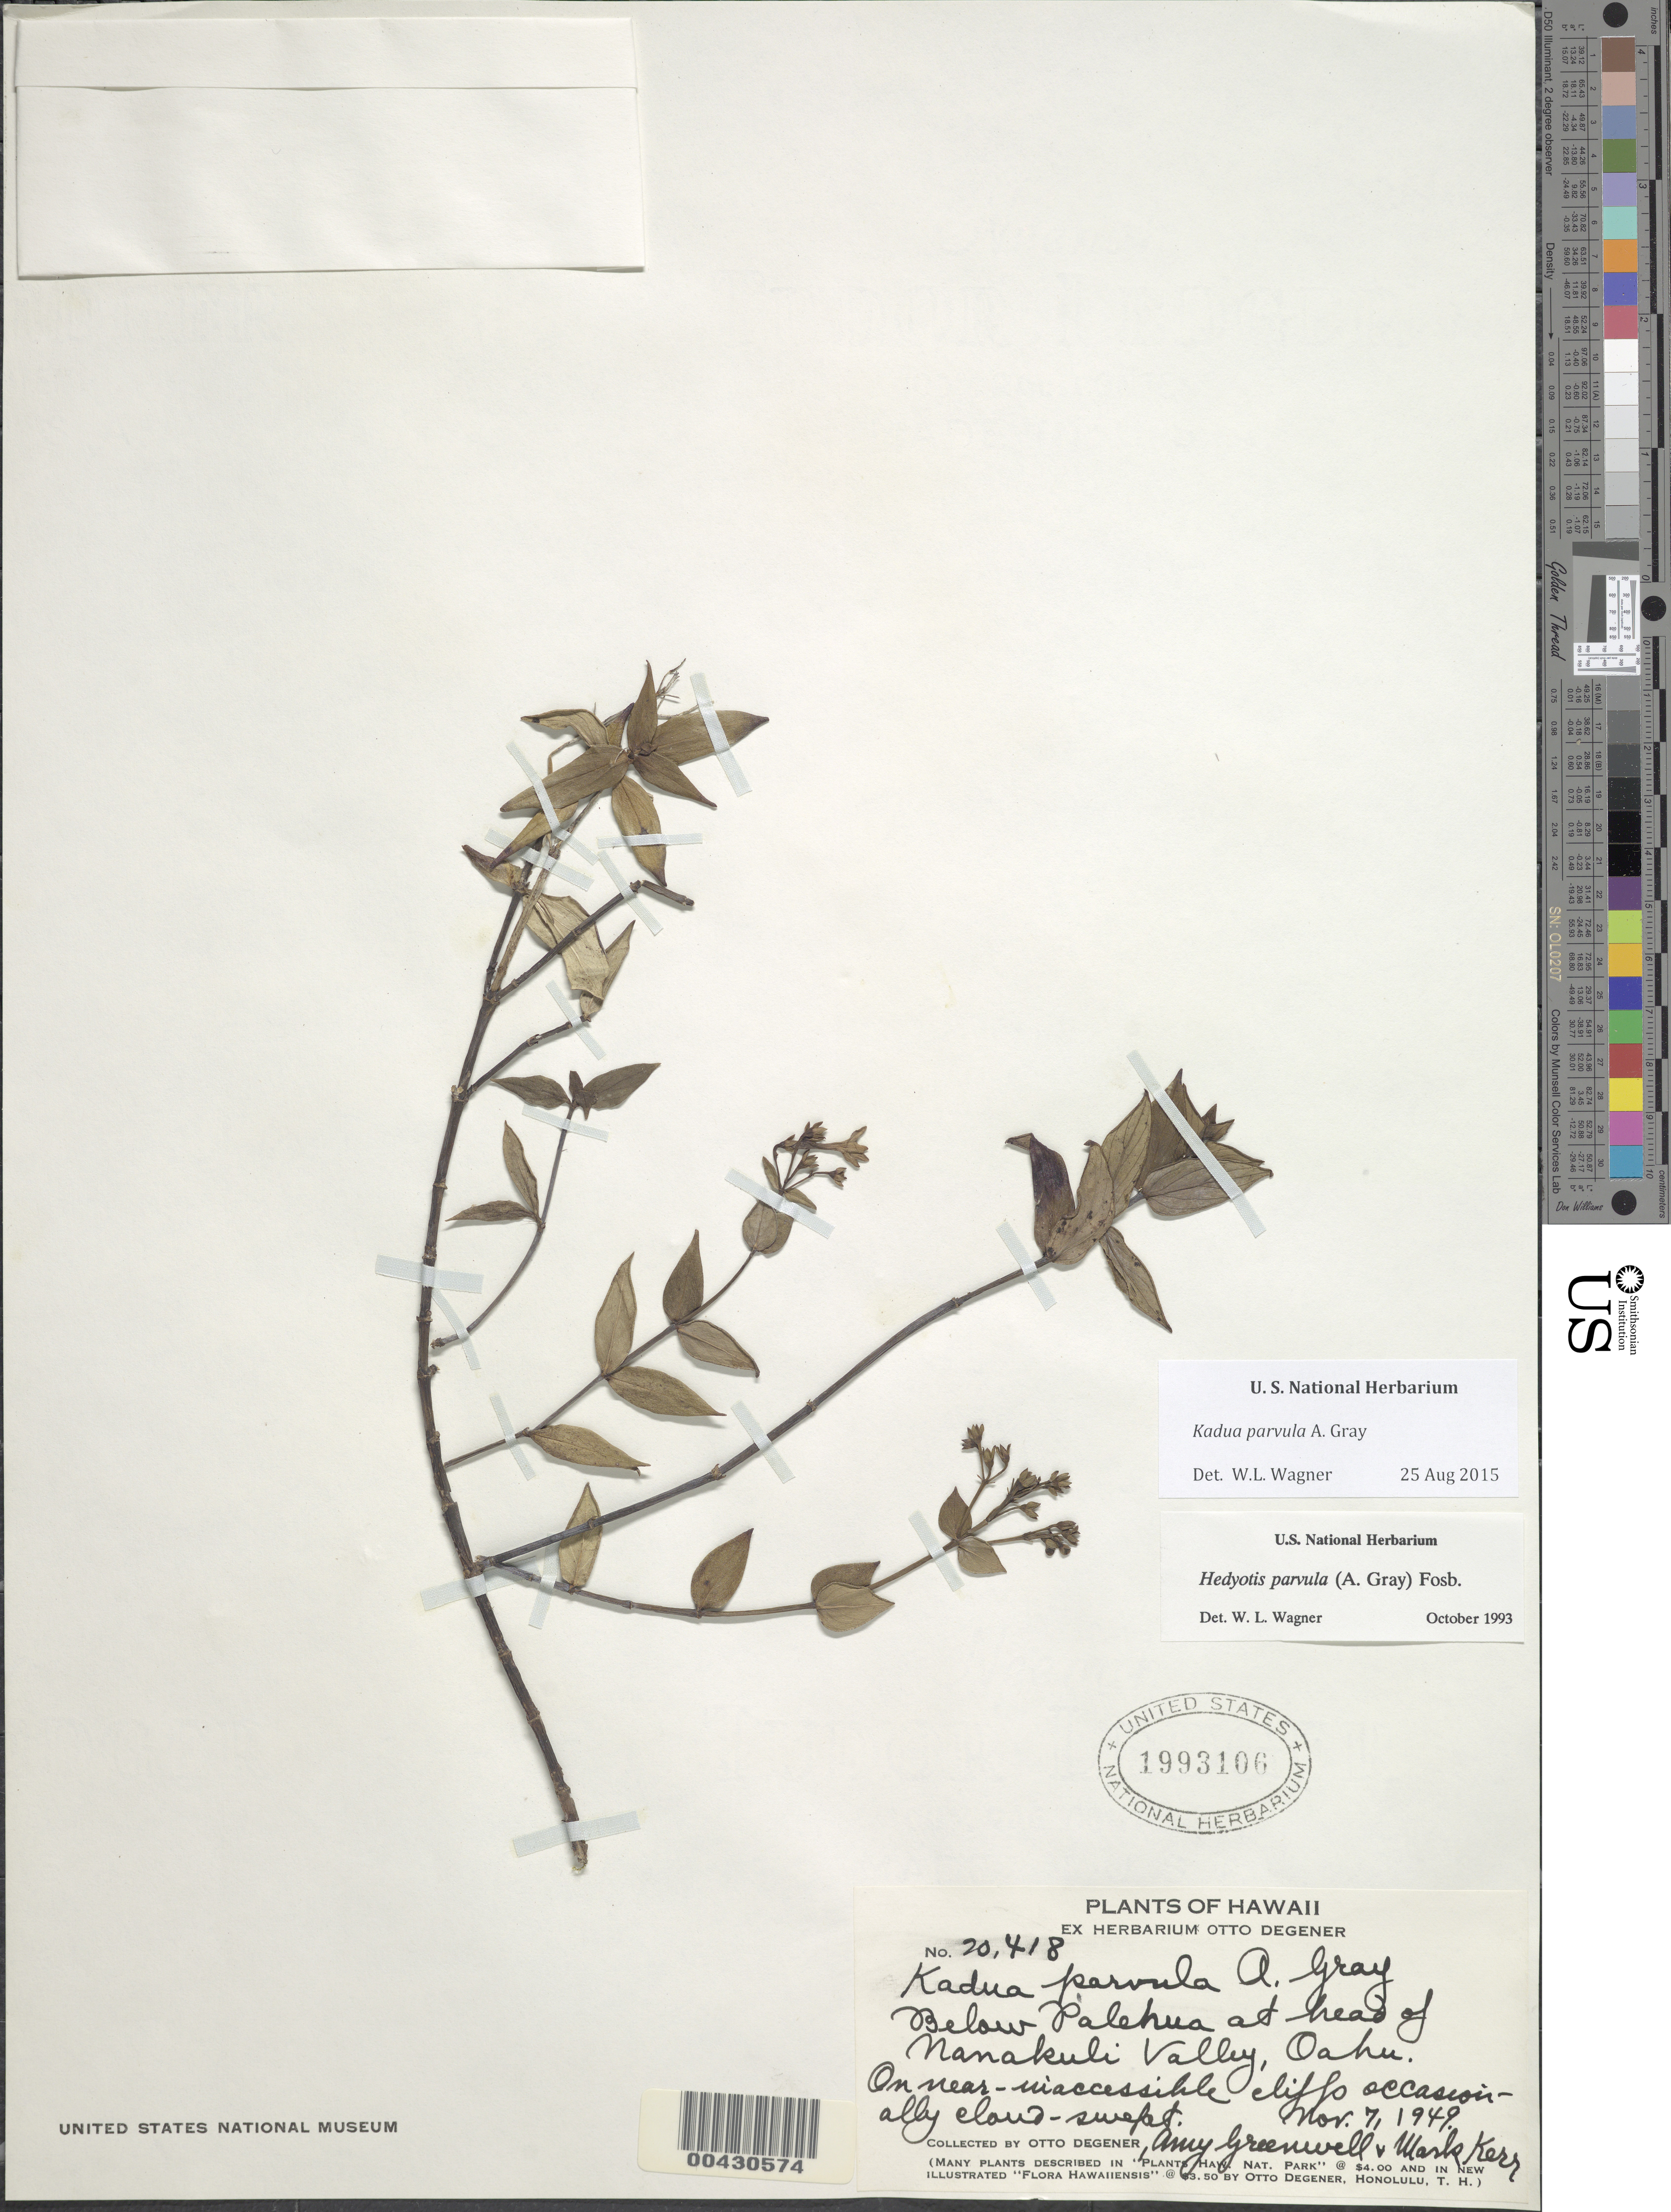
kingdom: Plantae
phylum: Tracheophyta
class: Magnoliopsida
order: Gentianales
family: Rubiaceae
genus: Kadua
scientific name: Kadua parvula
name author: A. Gray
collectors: O. Degener, A. B. Greenwell & M. Kerr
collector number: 20418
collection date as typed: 7 Nov 1949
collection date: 1949-11-07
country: United States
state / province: Hawaii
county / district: Honolulu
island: Oahu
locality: Below Palehua at head of Nanakuli Valley.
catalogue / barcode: US 1993106